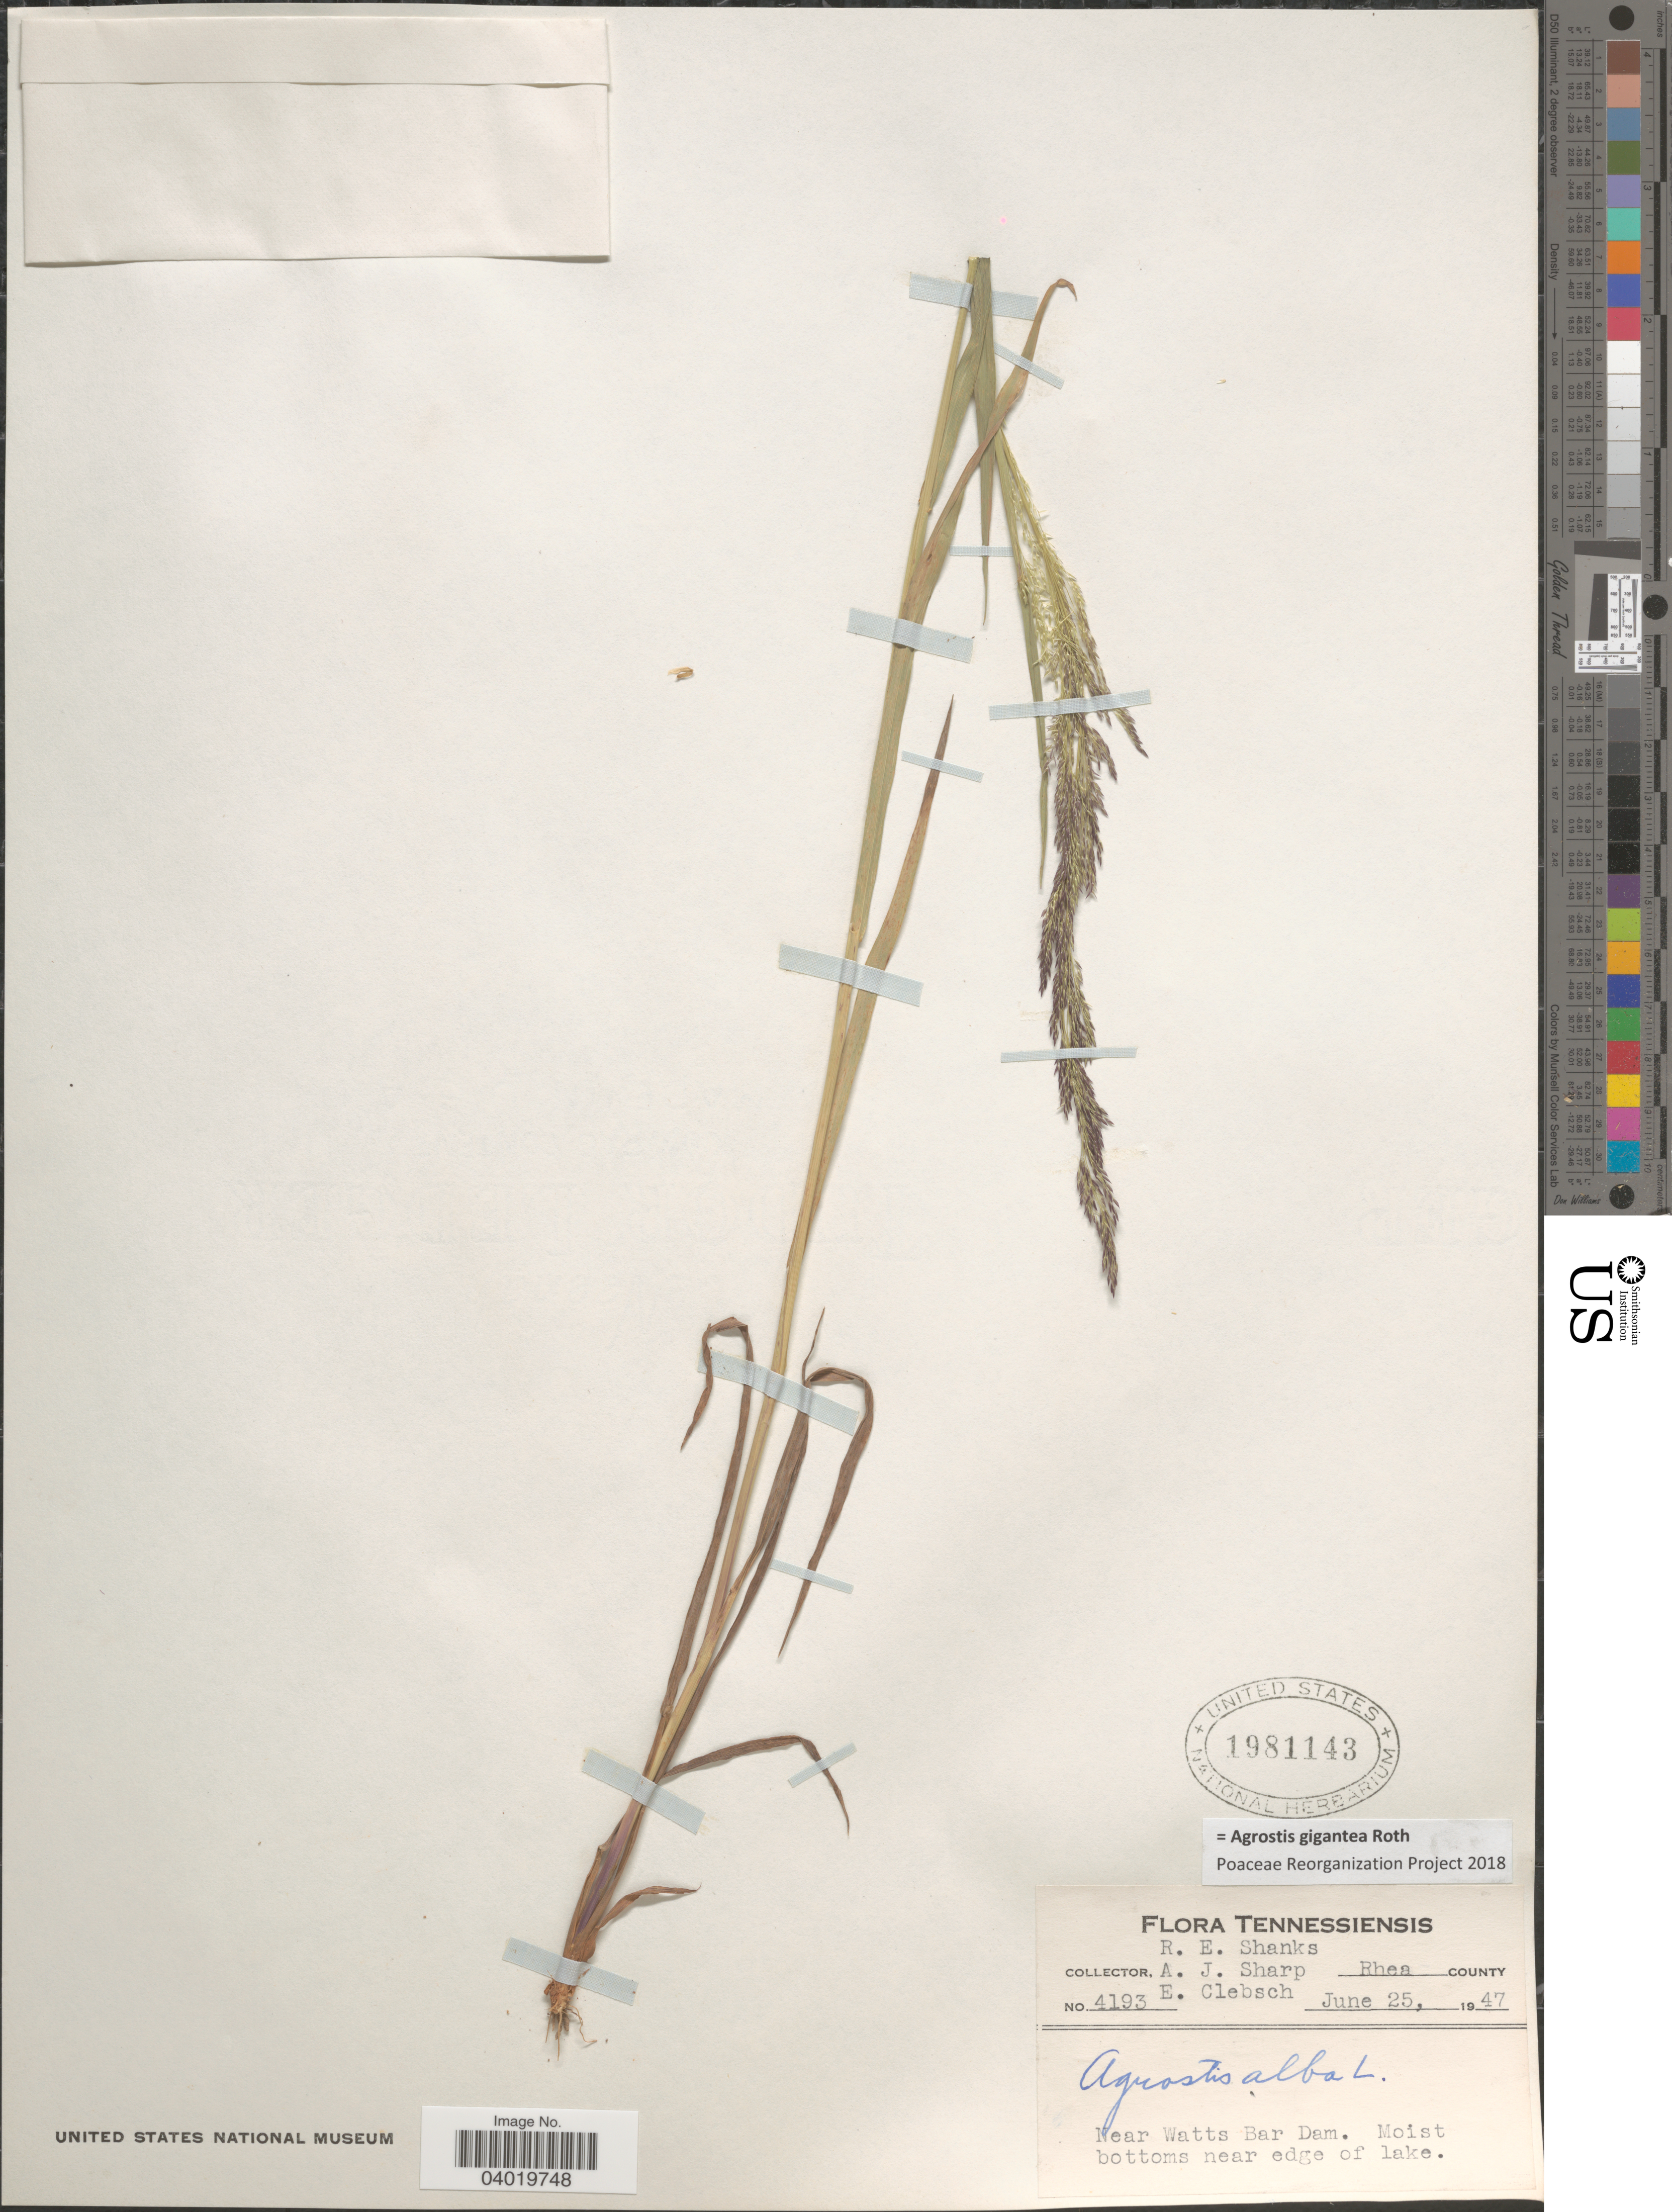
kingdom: Plantae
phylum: Tracheophyta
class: Liliopsida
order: Poales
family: Poaceae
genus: Agrostis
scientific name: Agrostis gigantea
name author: Roth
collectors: R. Shanks, A. J. Sharp & E. Clebsch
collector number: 4193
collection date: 1947-06-25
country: United States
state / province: Tennessee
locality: Rhea county. Near Watts Bar Dam.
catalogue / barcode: US 1981143